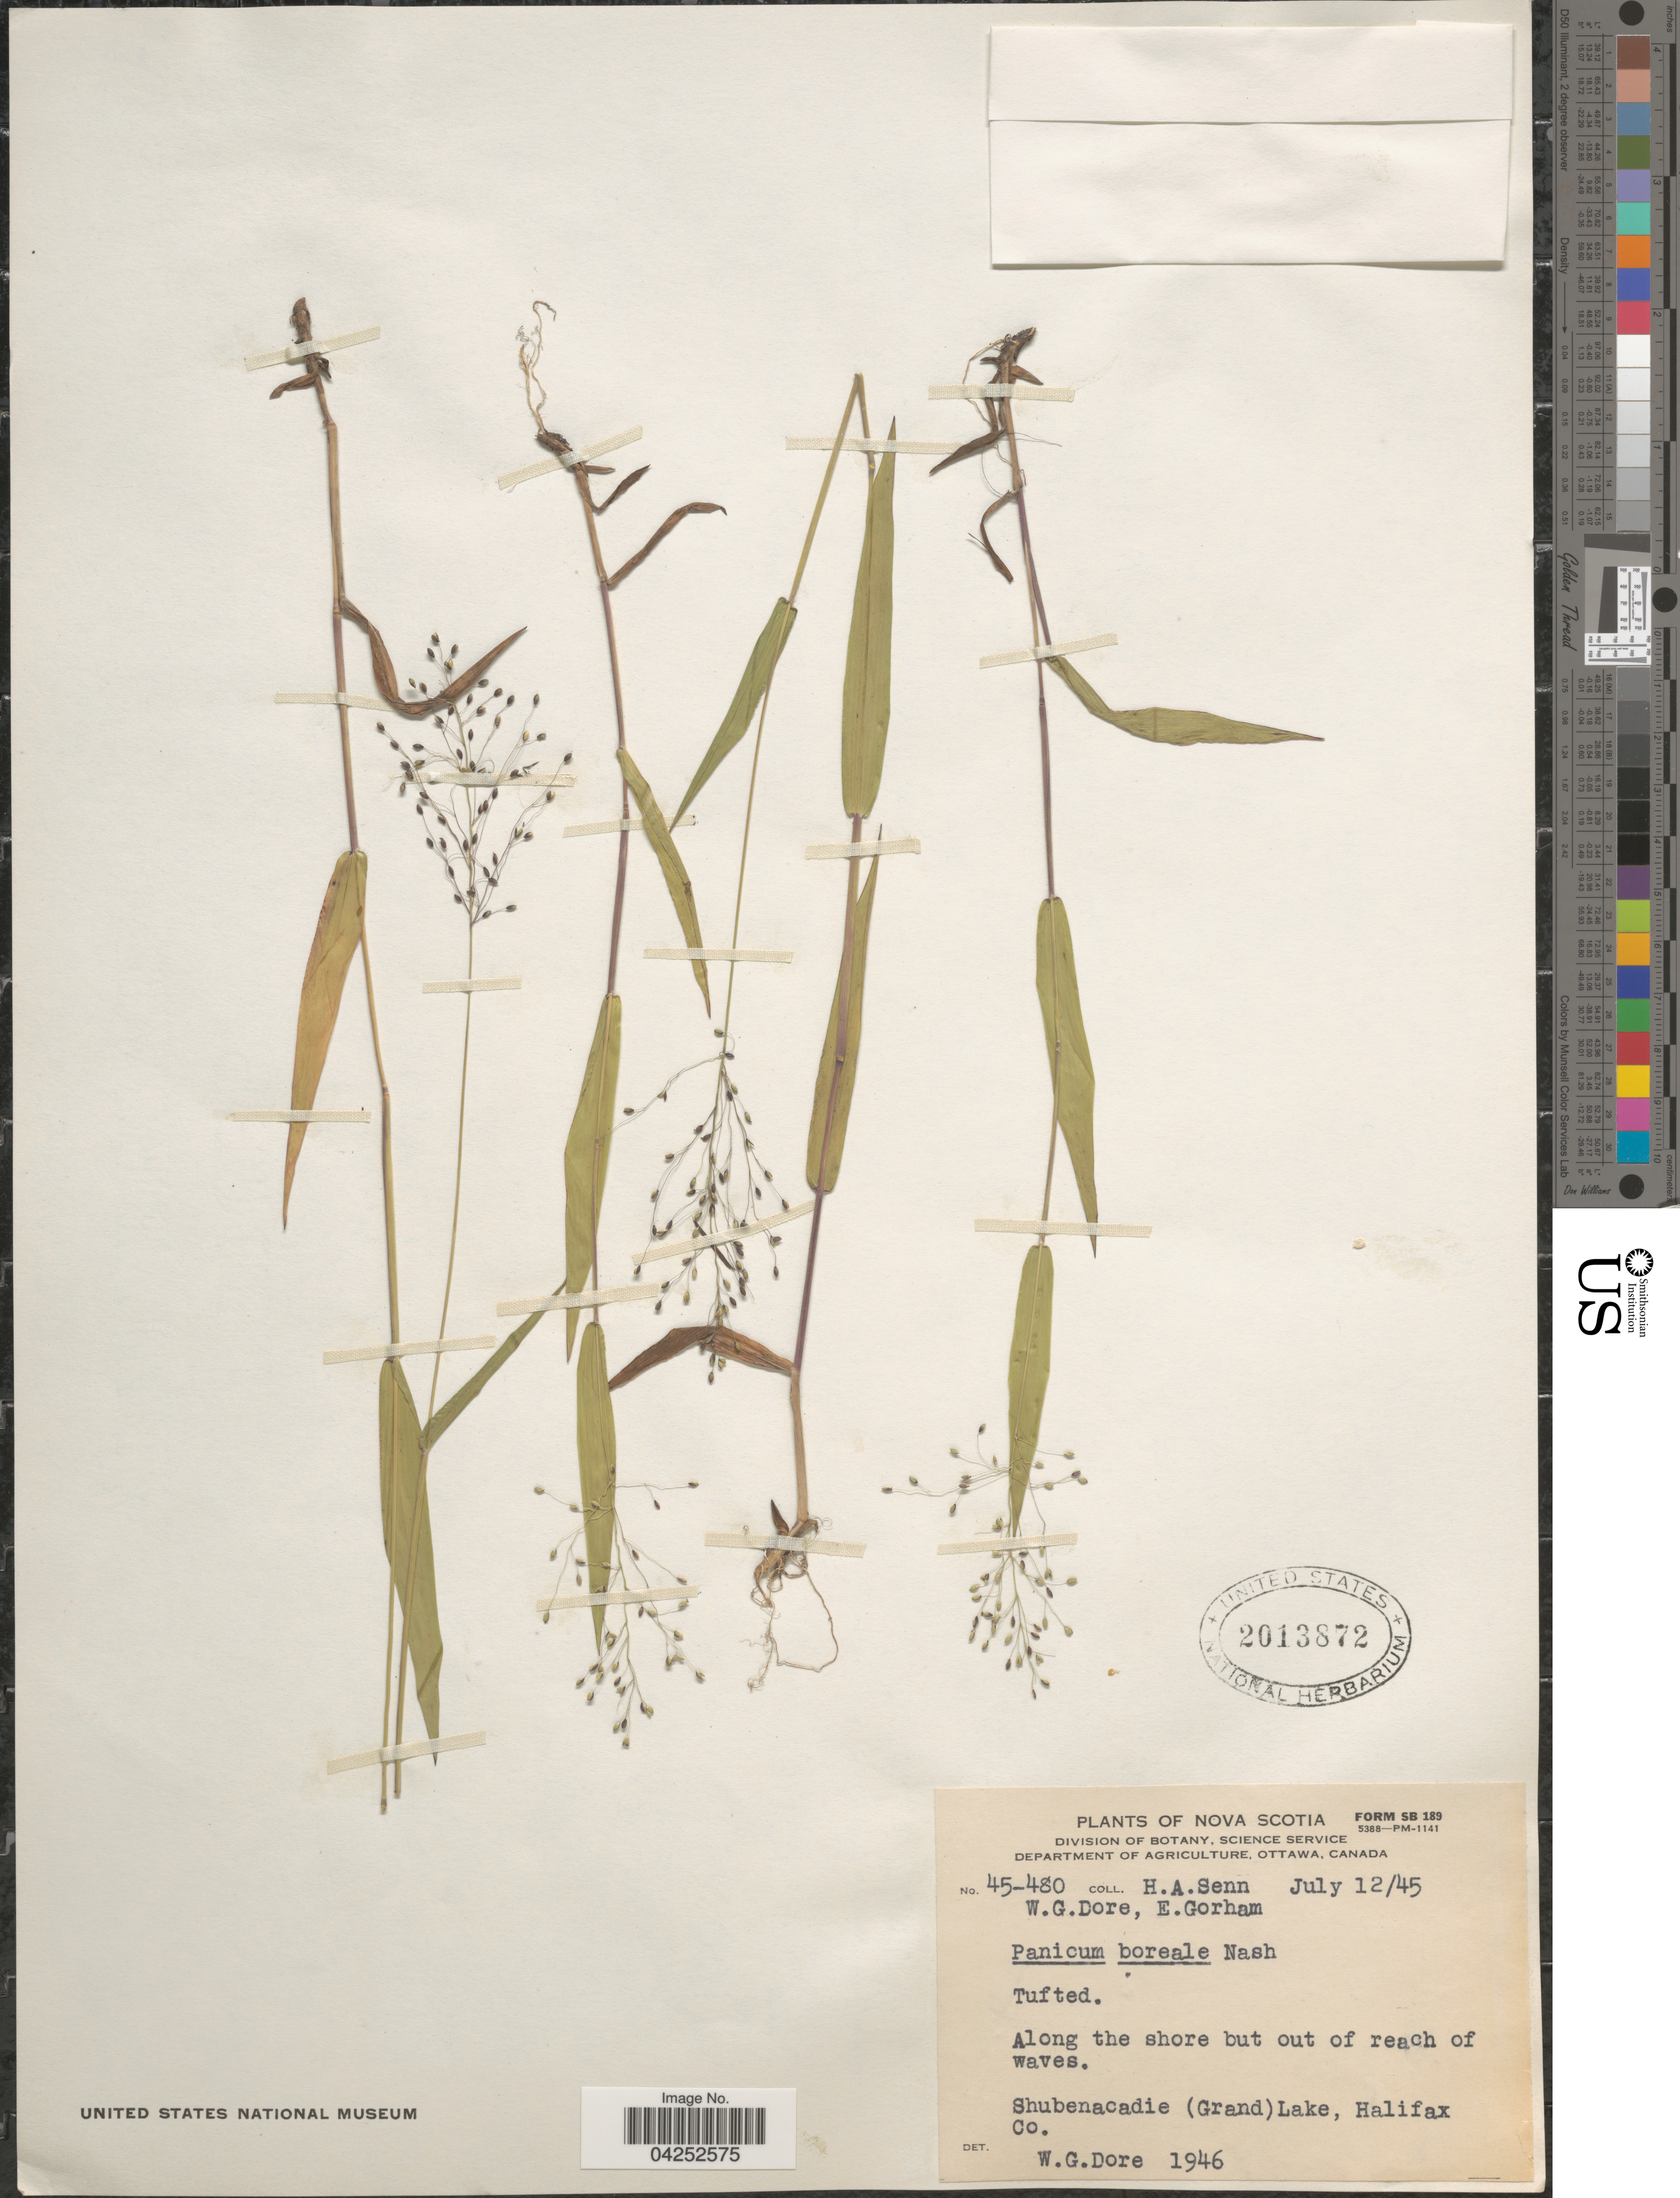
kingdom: Plantae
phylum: Tracheophyta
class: Liliopsida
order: Poales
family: Poaceae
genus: Dichanthelium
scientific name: Dichanthelium boreale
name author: (Nash) Freckmann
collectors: H. Senn, W. Dore & E. Gorham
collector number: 45-480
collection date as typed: Transcribed d/m/y: 12/7/45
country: Canada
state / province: Nova Scotia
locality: Along the shore but out of reach of waves. Shubenacadie (Grand) Lake, Halifax Co.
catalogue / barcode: US 2013872